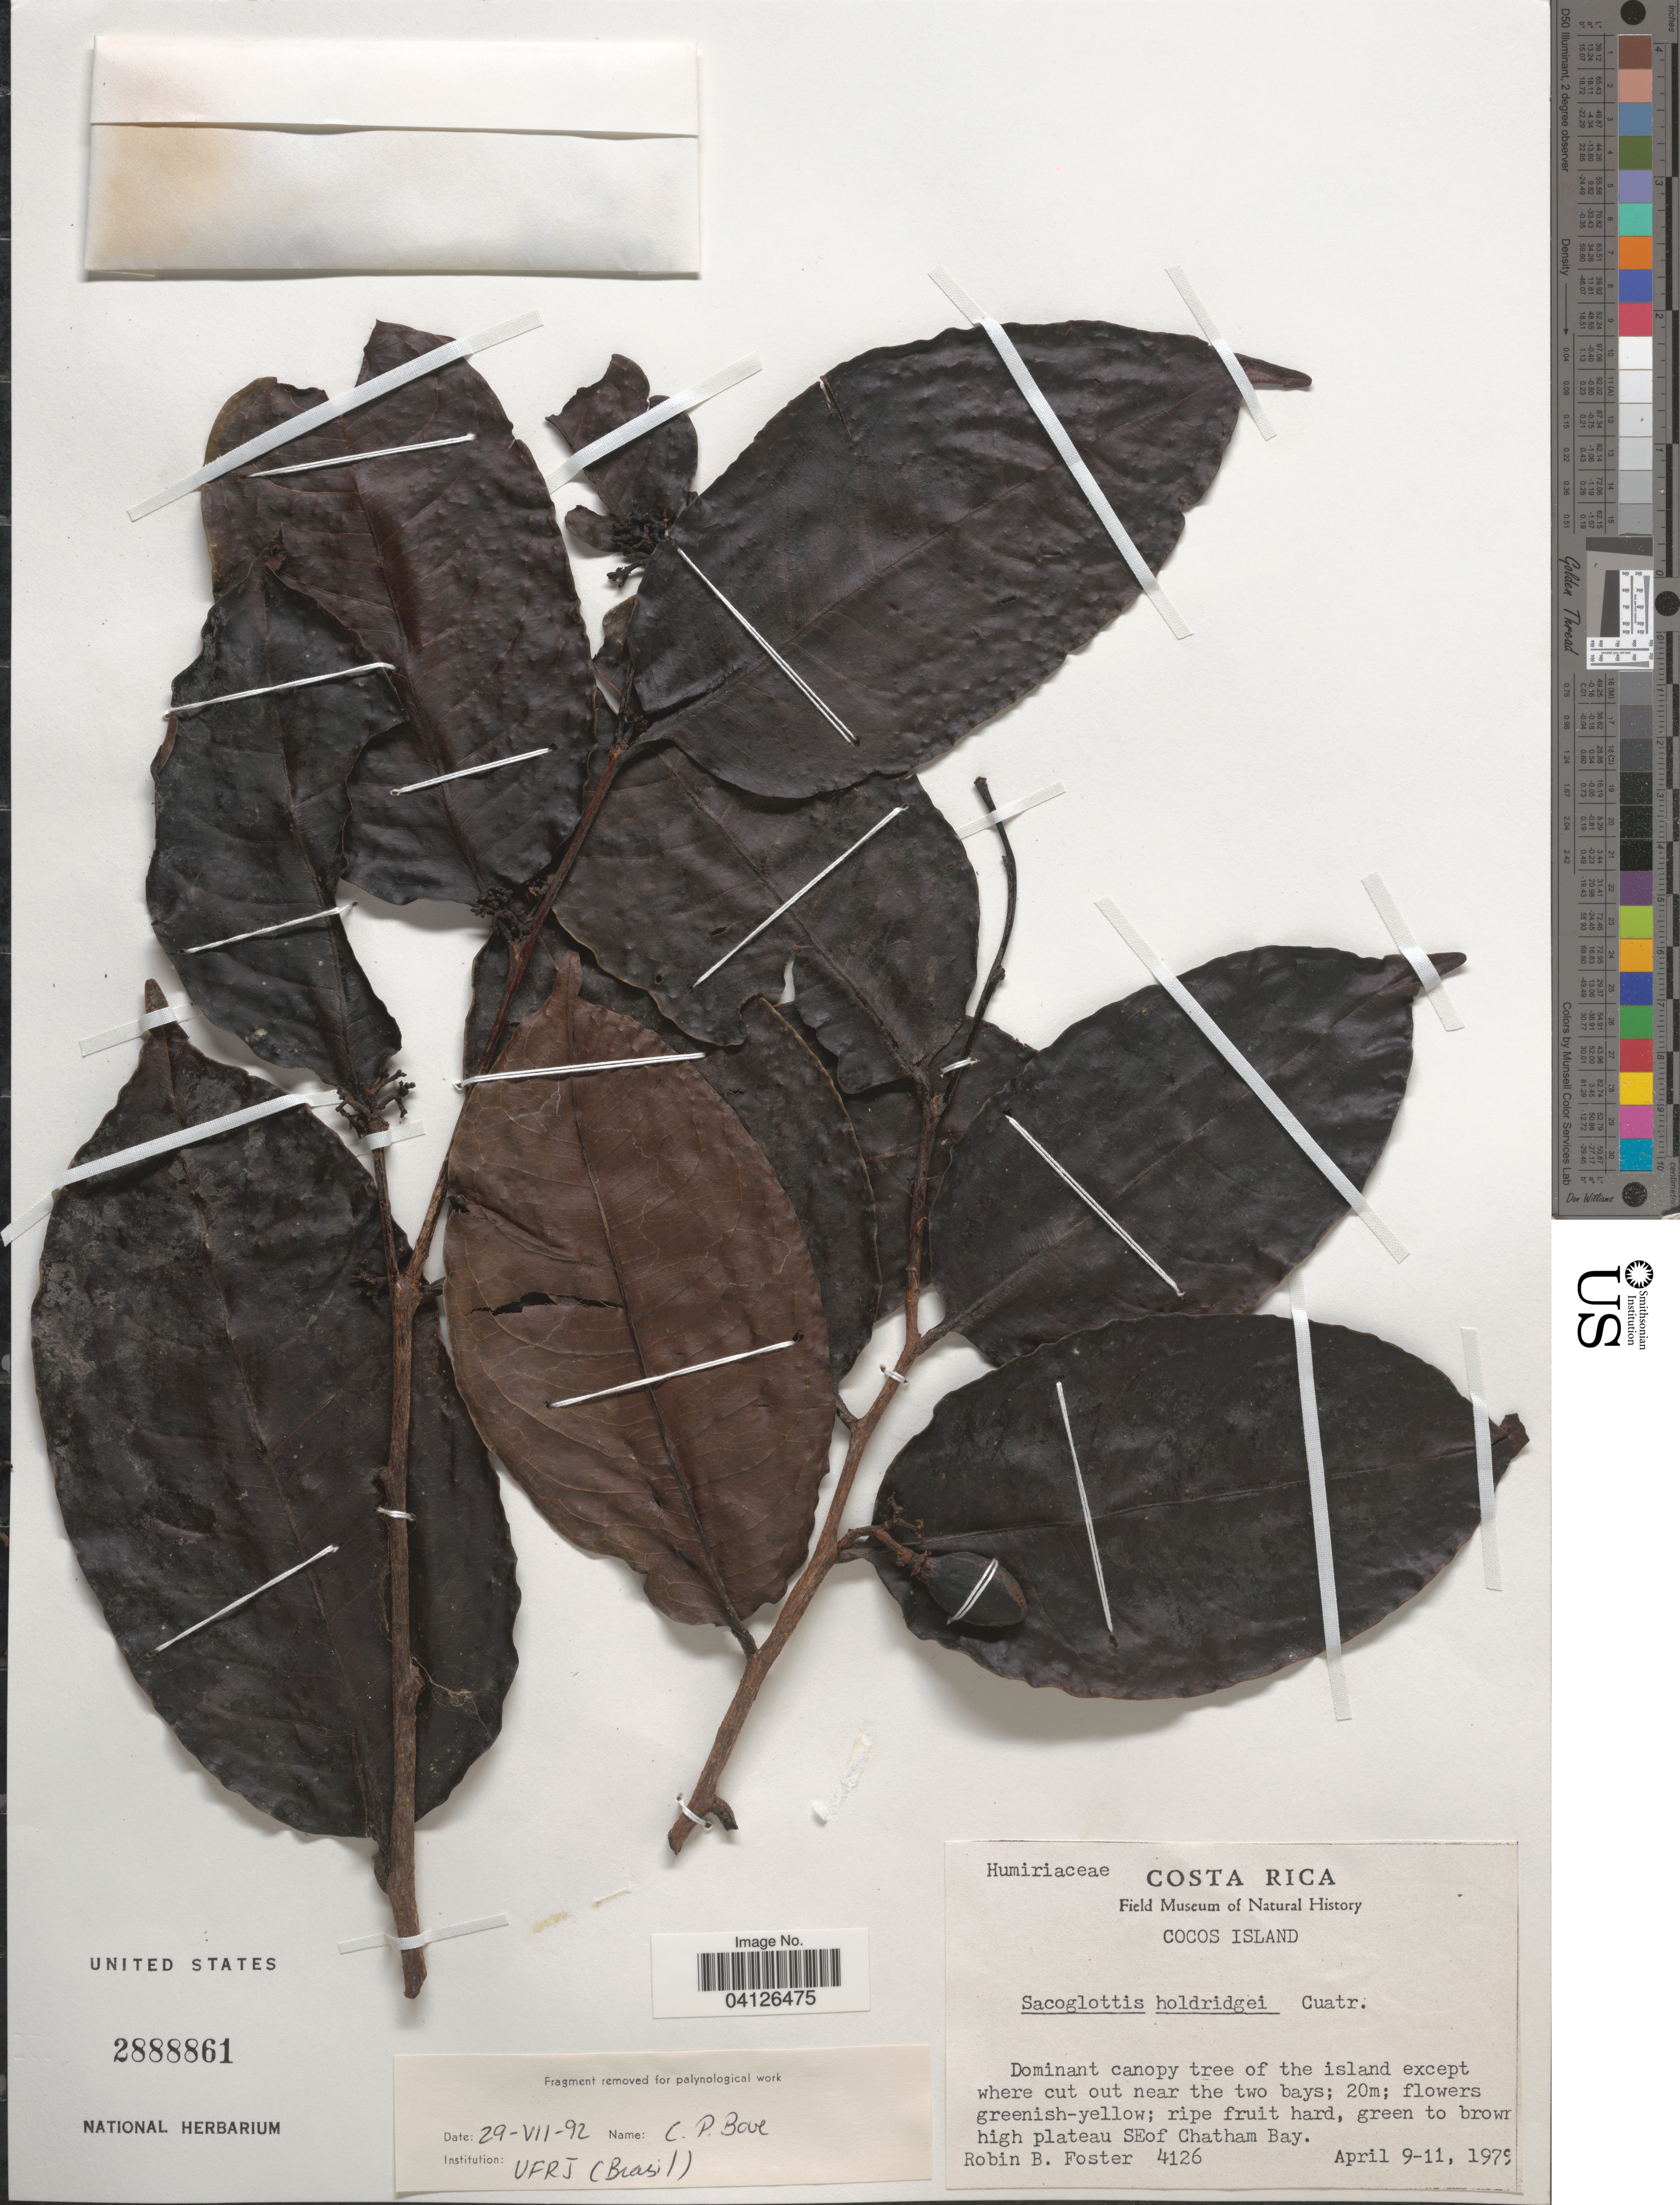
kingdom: Plantae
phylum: Tracheophyta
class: Magnoliopsida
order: Malpighiales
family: Humiriaceae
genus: Sacoglottis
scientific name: Sacoglottis holdridgei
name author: Cuatrec.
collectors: R. B. Foster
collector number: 4126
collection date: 1979-04-09/1979-04-11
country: Costa Rica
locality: Cocos Island. High plateau SE of Chatham Bay.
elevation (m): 20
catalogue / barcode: US 2888861